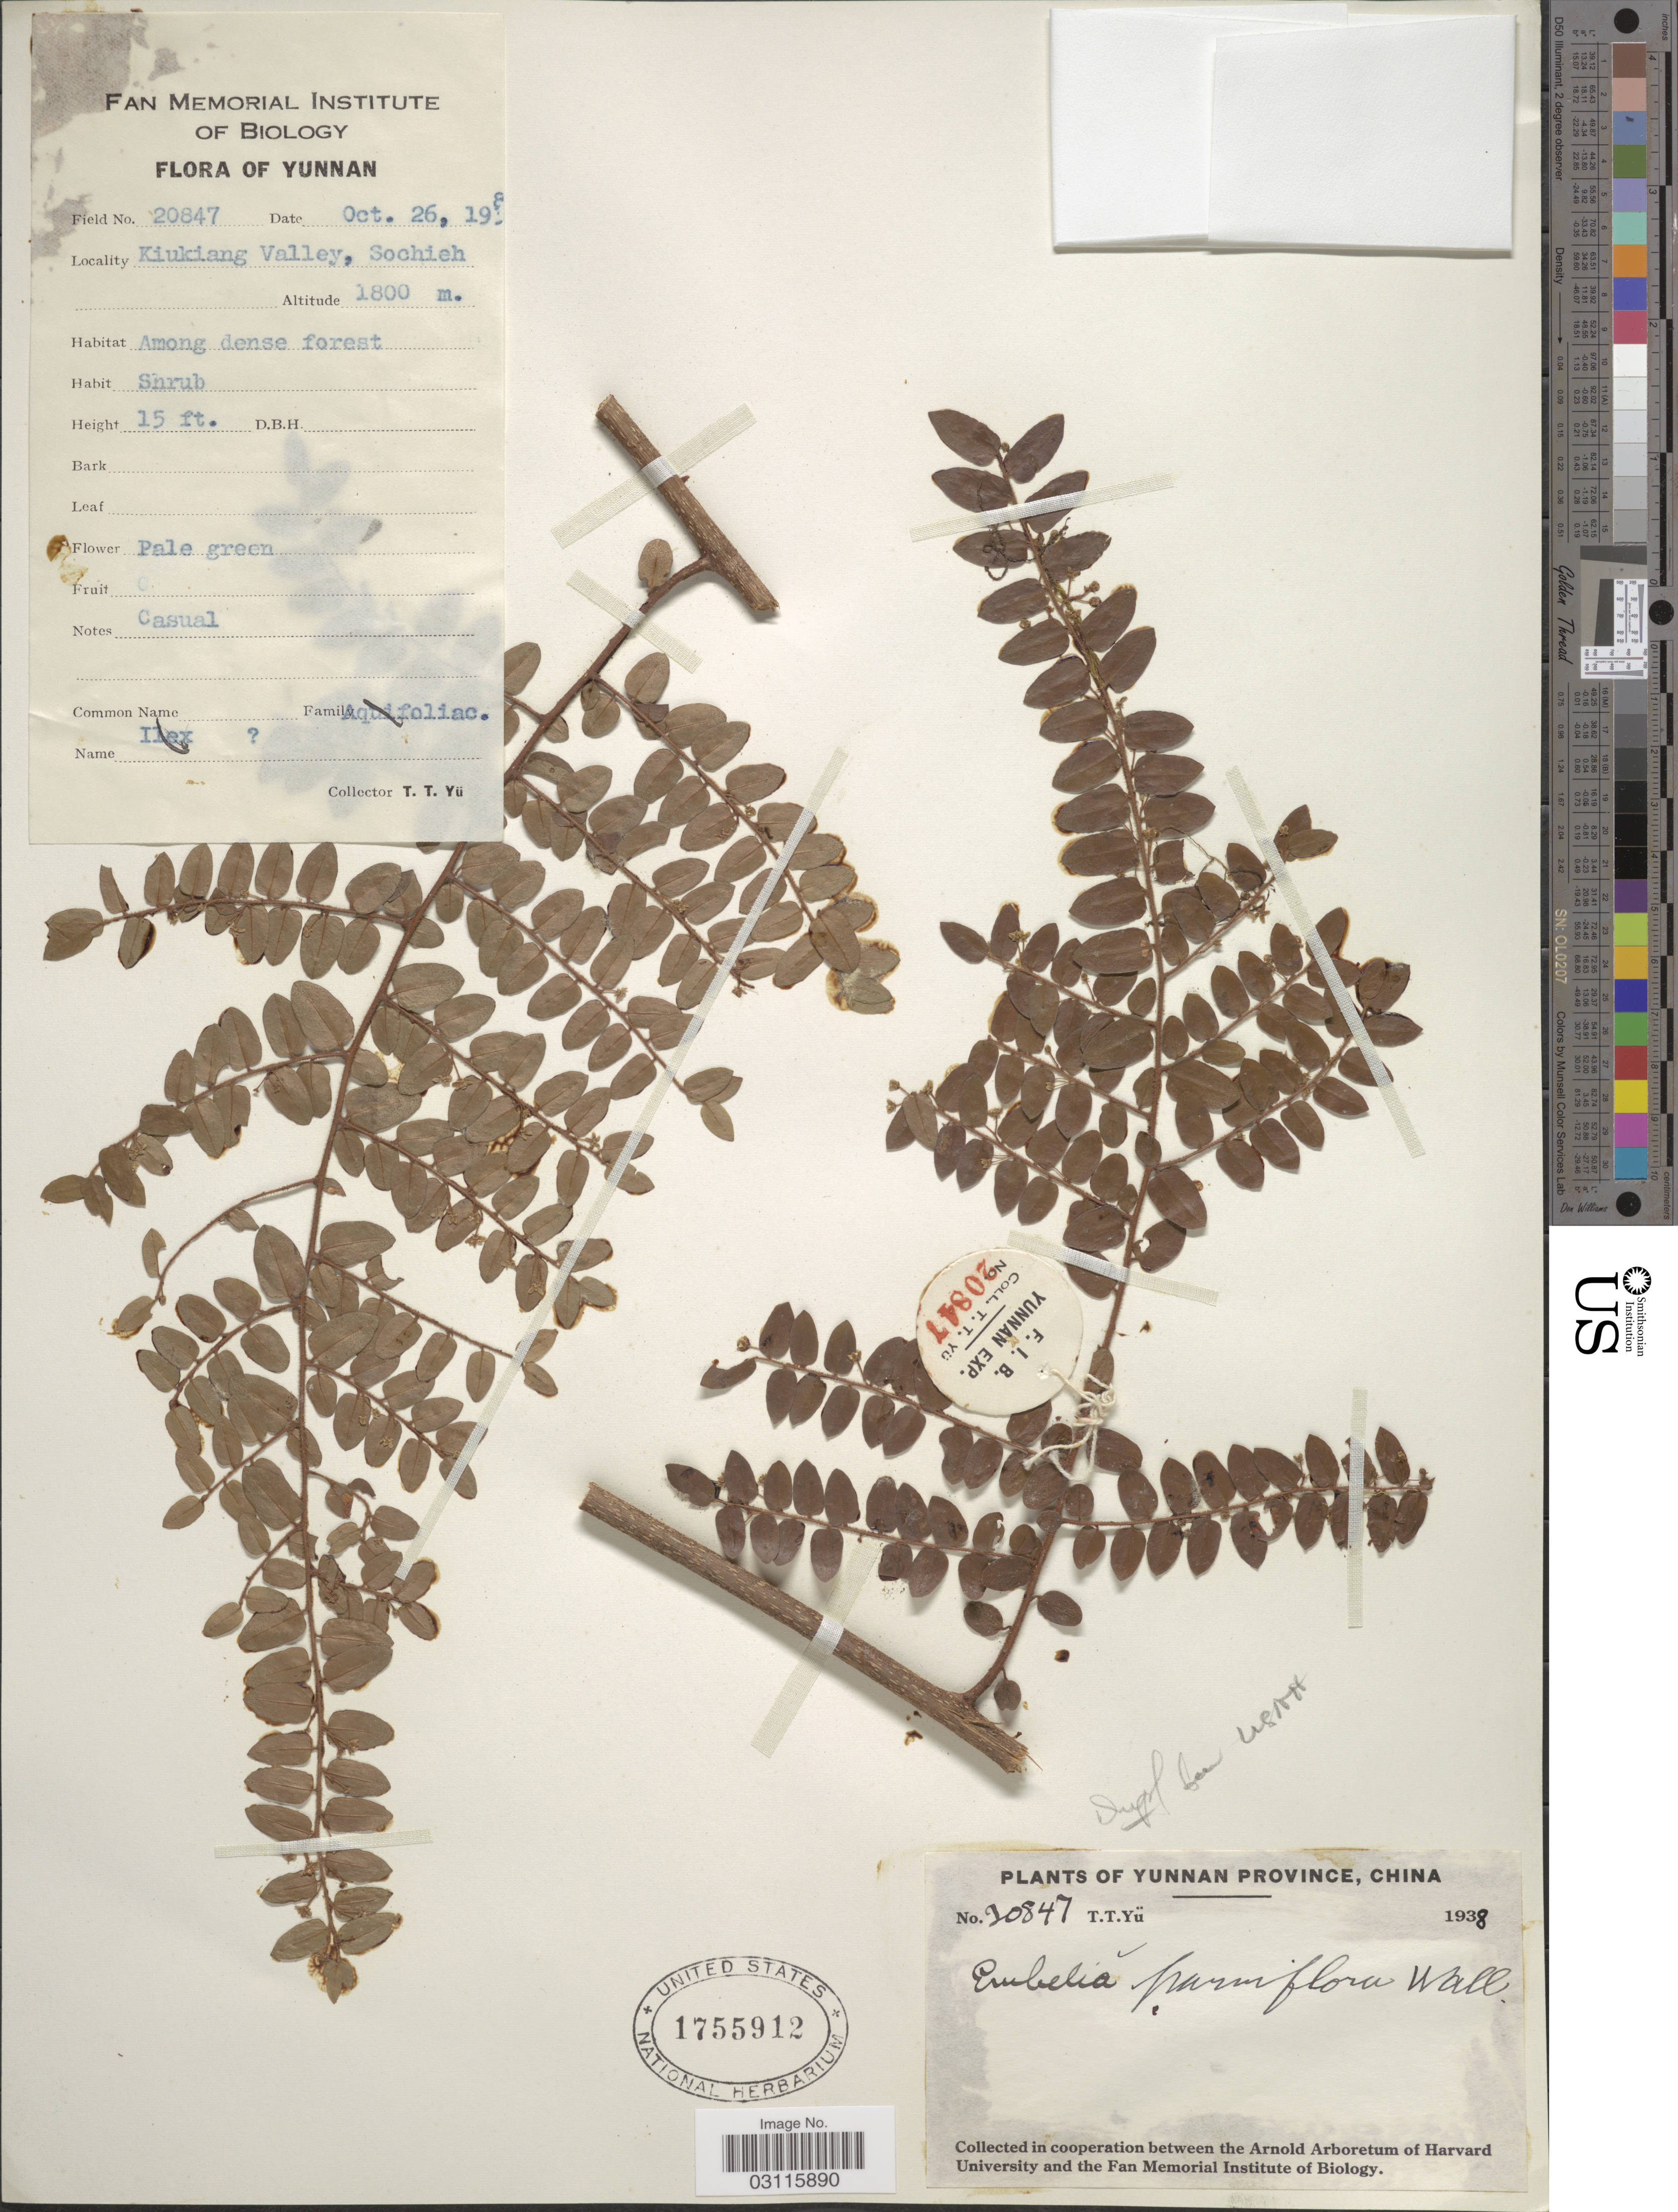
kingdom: Plantae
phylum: Tracheophyta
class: Magnoliopsida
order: Ericales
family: Primulaceae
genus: Embelia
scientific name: Embelia parviflora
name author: Wall. ex A. DC.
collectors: T. T.T. Yu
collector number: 20847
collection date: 1938-10-26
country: China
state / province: Yunnan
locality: Kiukiang Valley, Sochieh.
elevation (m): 1800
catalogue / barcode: US 1755912